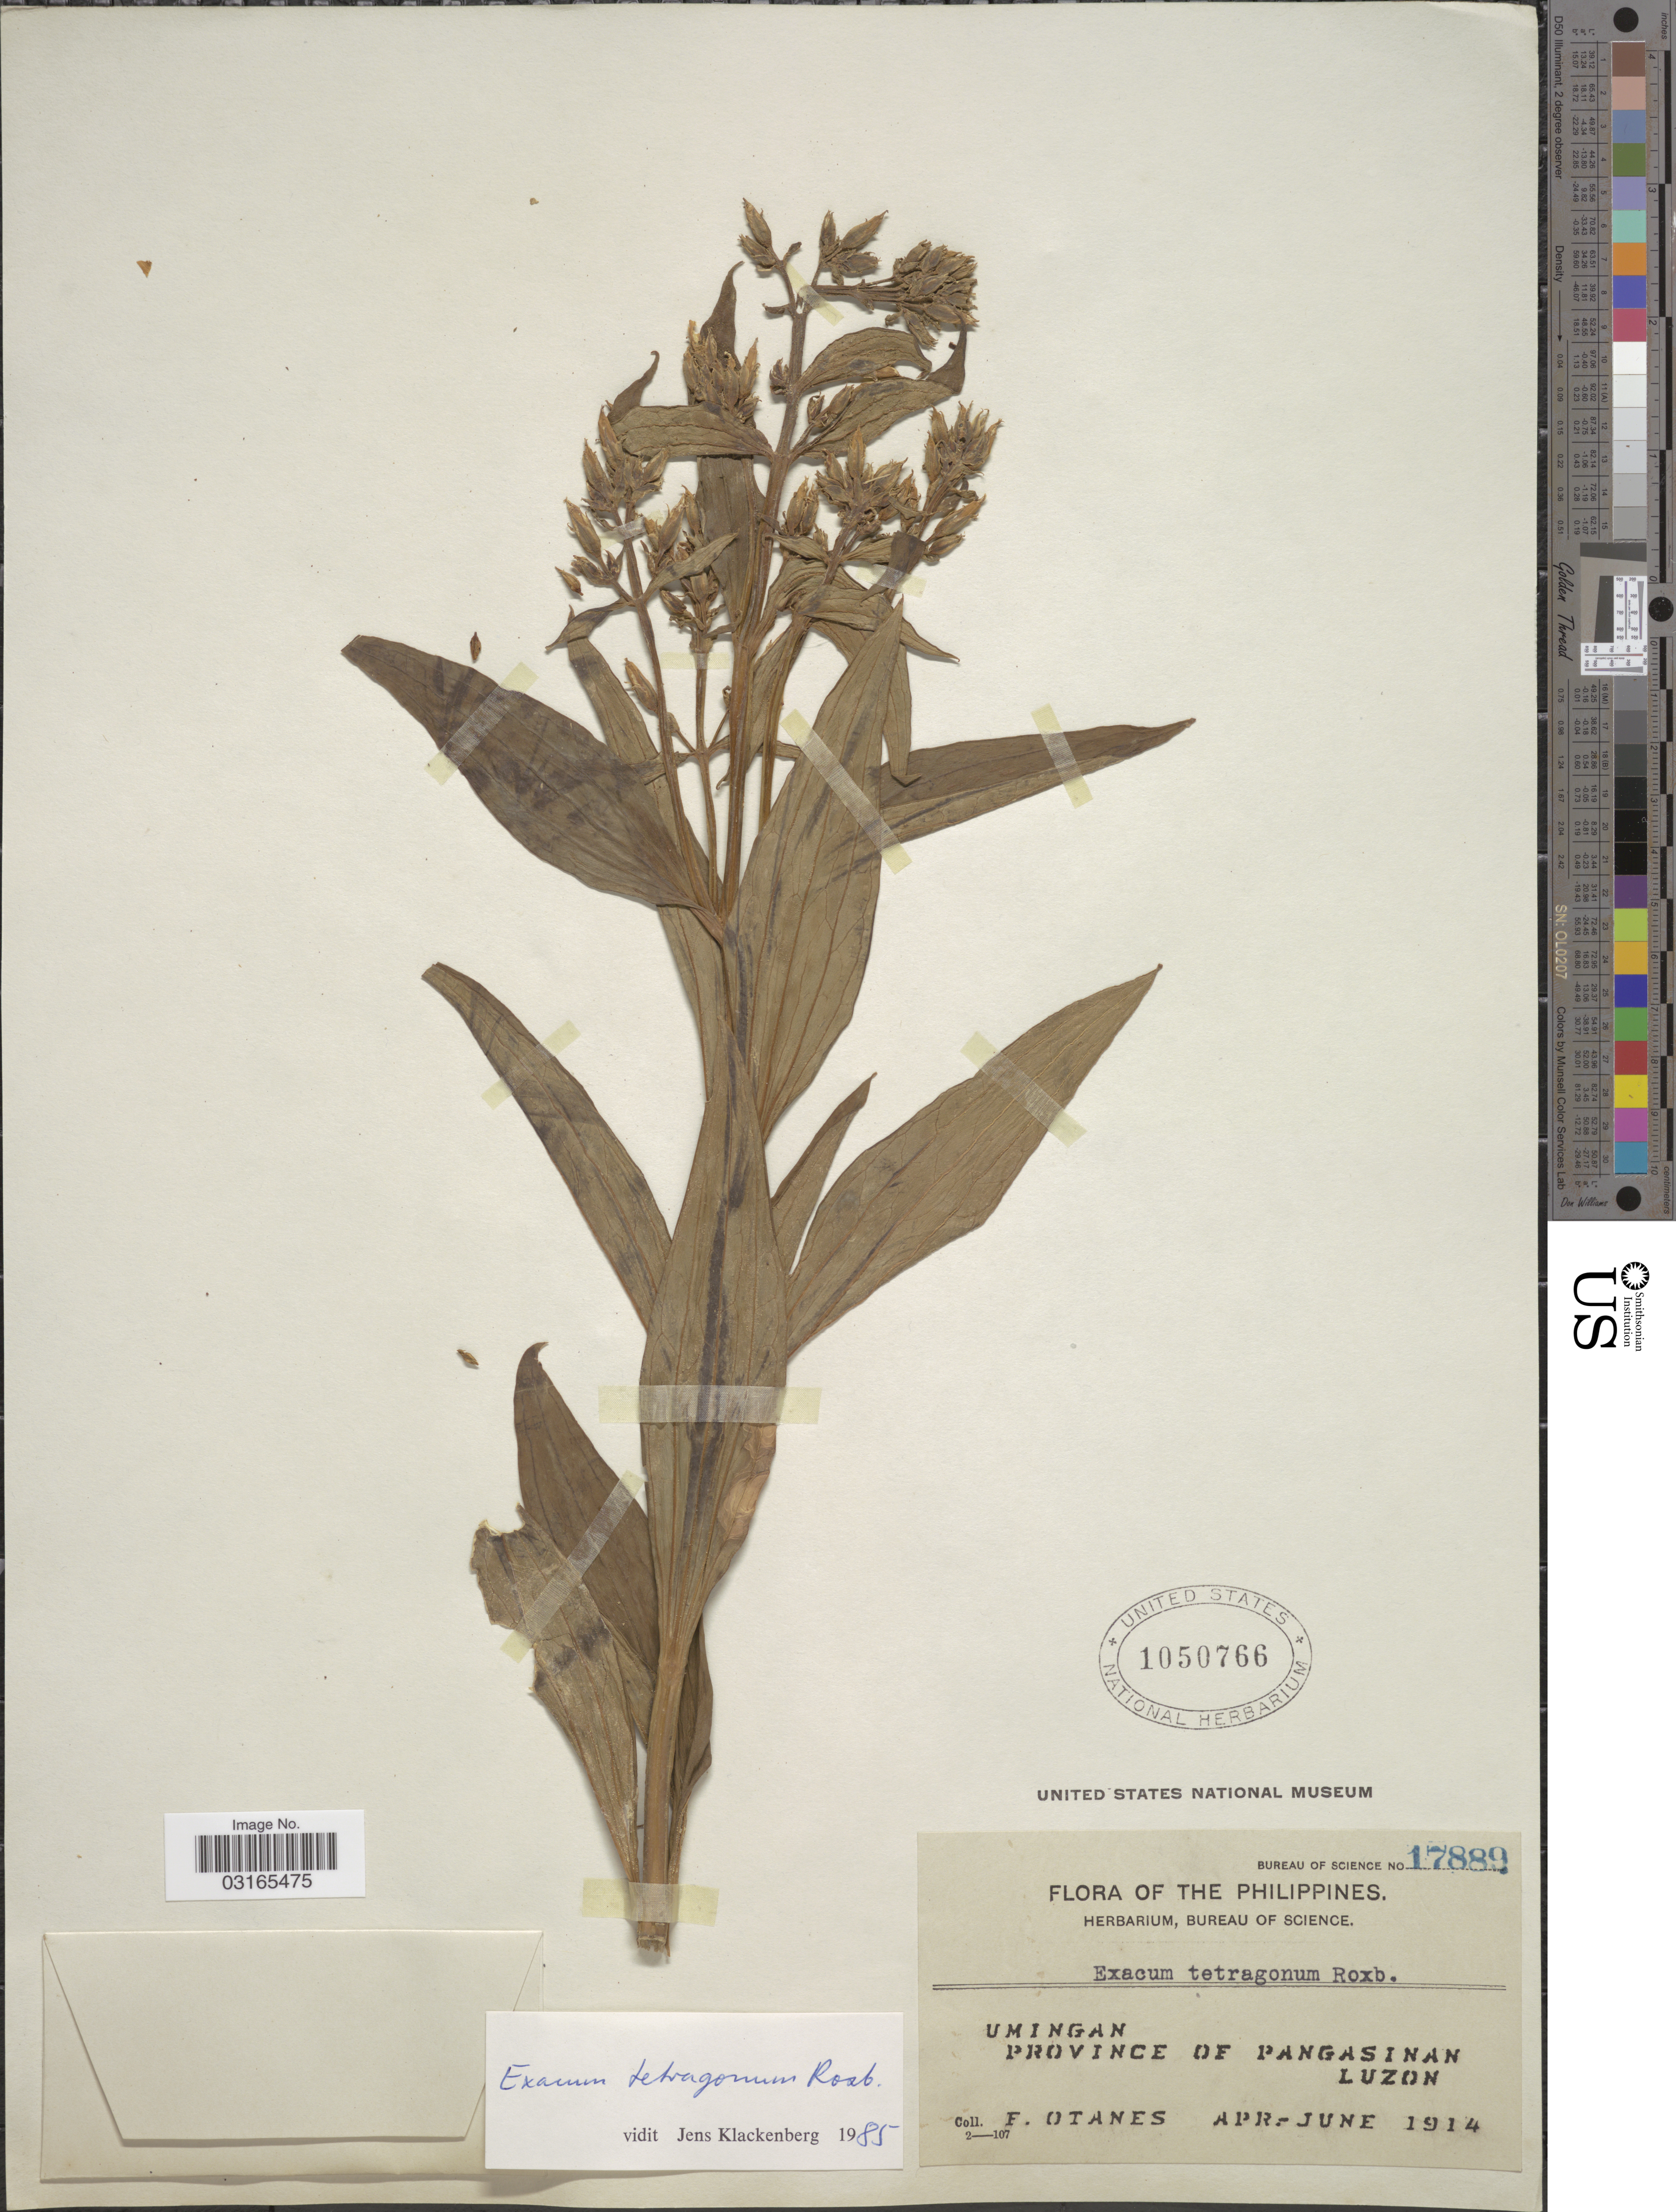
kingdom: Plantae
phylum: Tracheophyta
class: Magnoliopsida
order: Gentianales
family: Gentianaceae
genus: Exacum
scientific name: Exacum tetragonum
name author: Roxb.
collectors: F. Q. Otanes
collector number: Bureau of Science 17889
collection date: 1914-04/1914-06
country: Philippines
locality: Umingan. Province of Pangasinan. Luzon.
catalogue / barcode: US 1050766